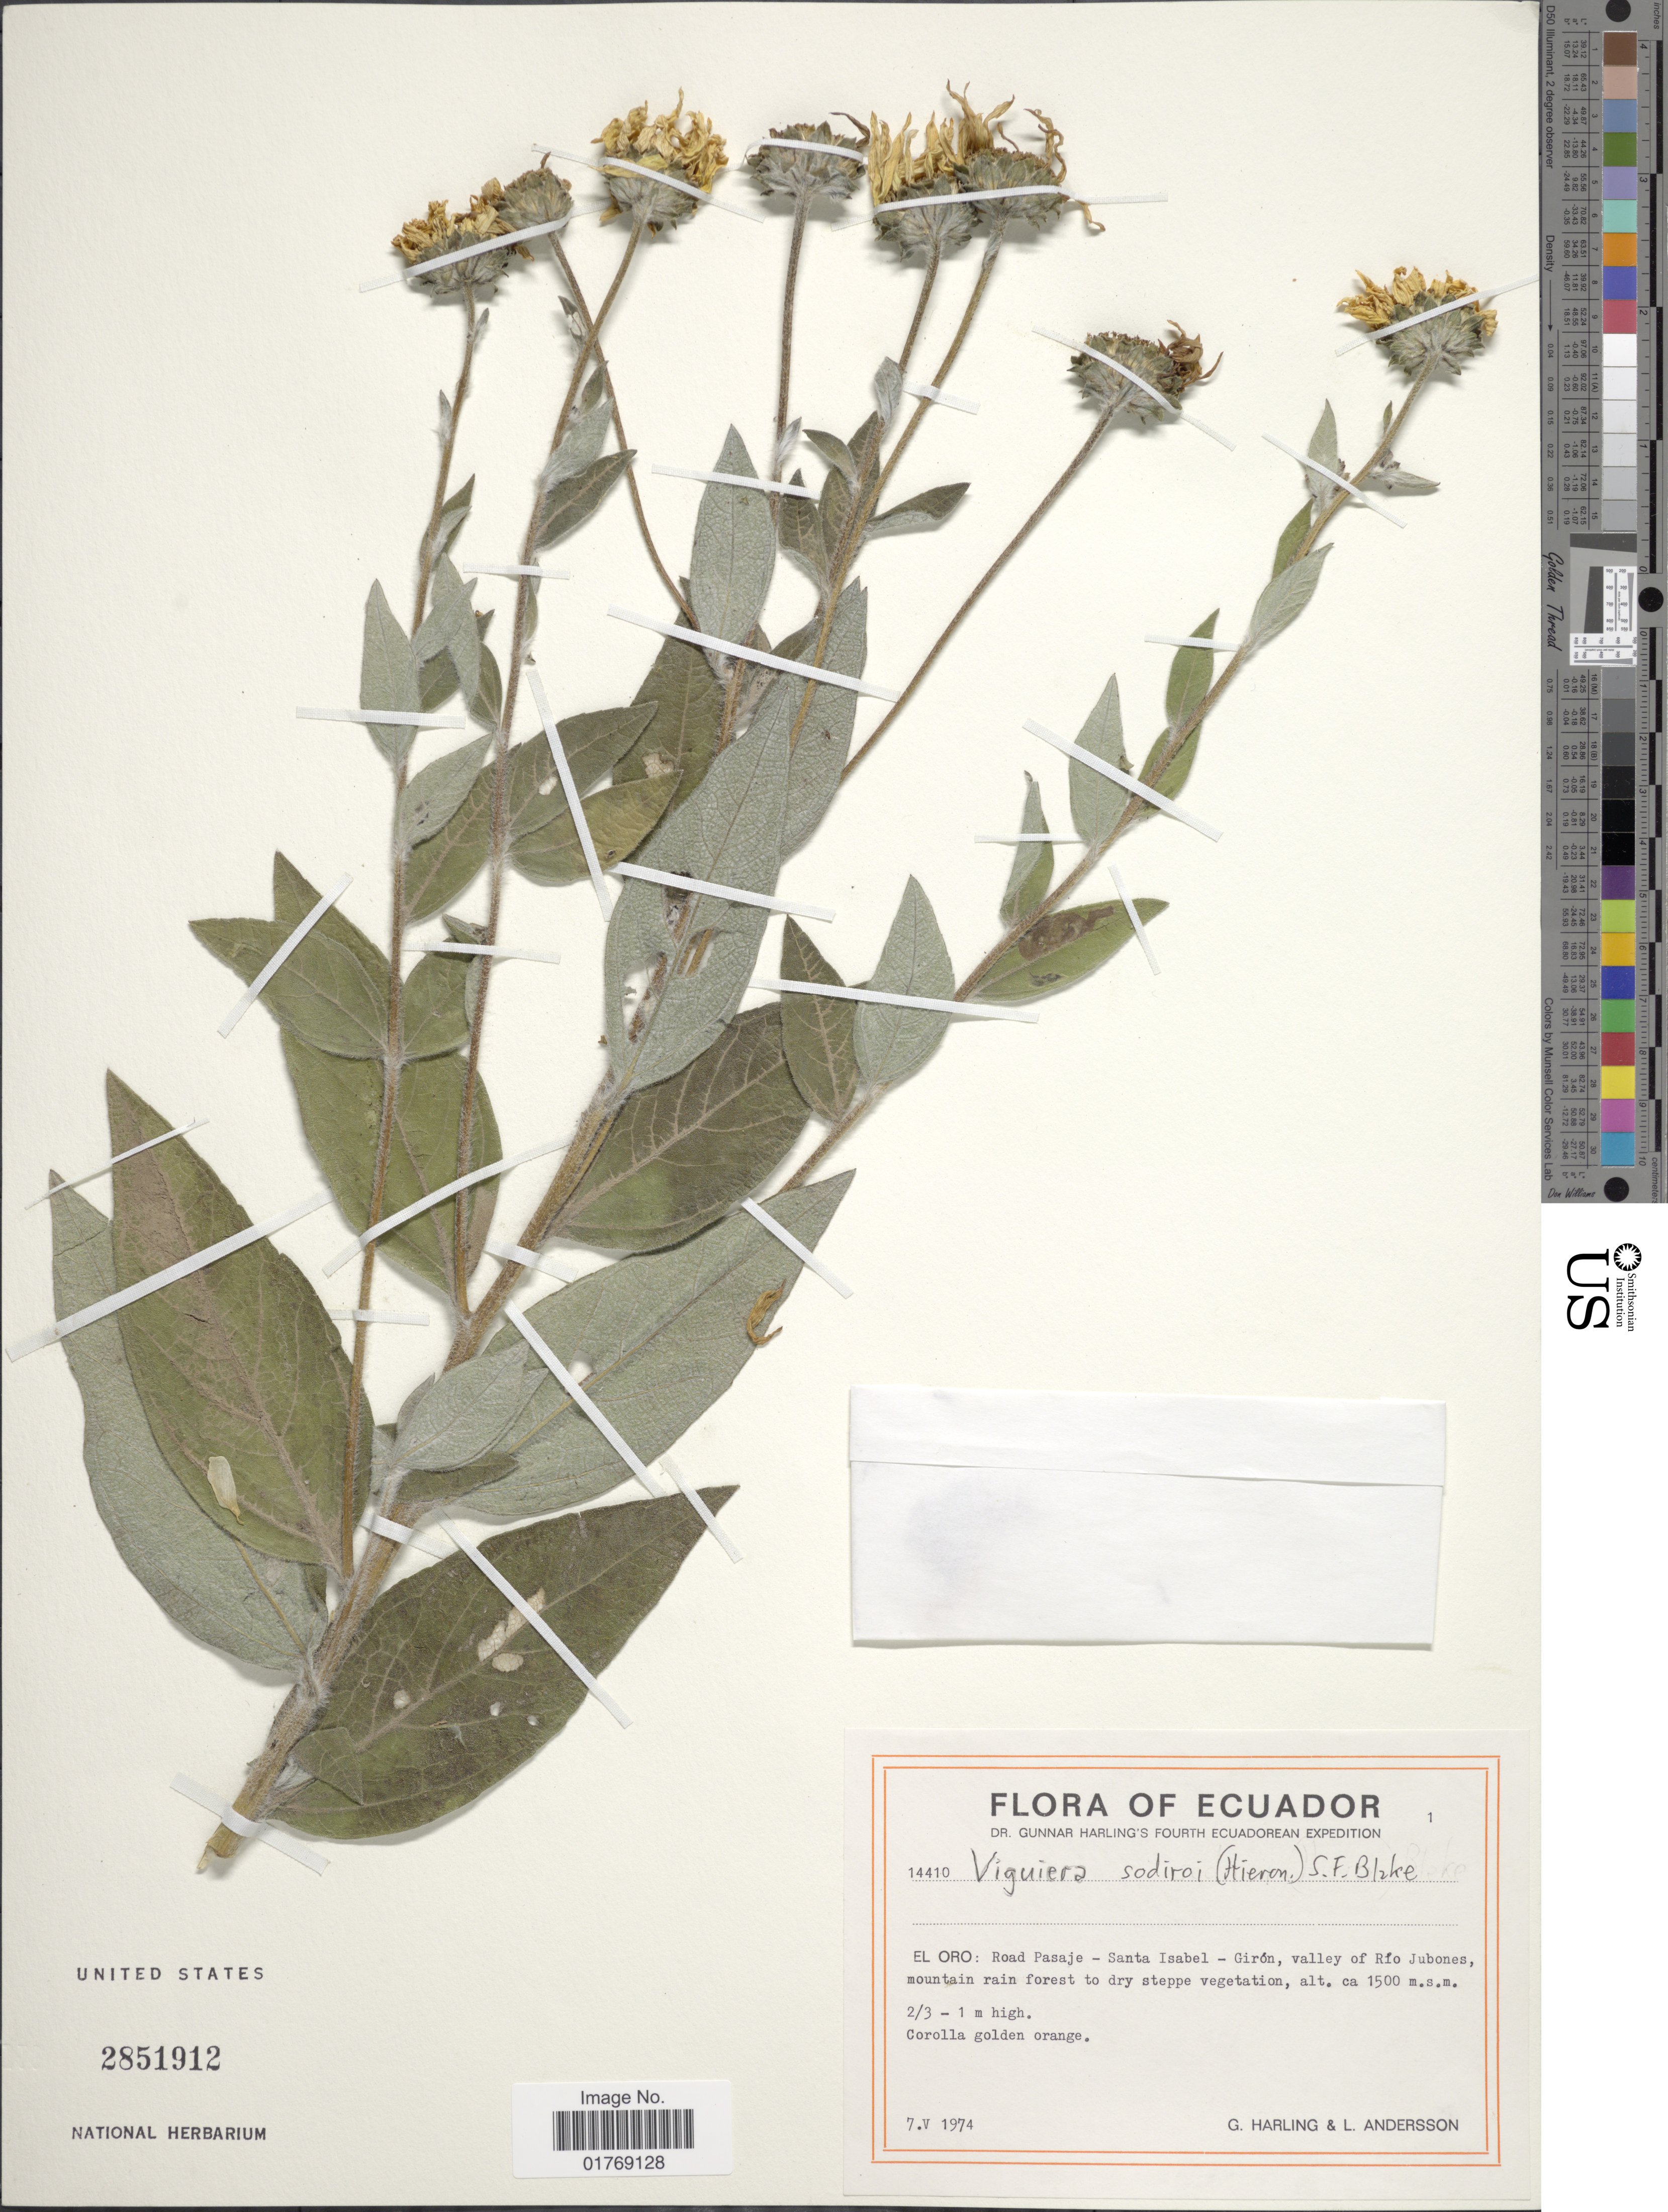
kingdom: Plantae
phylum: Tracheophyta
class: Magnoliopsida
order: Asterales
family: Asteraceae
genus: Viguiera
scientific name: Viguiera sodiroi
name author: (Hieron.) S.F. Blake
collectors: G. Harling & L. Andersson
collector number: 14410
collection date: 1974-05-07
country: Ecuador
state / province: El Oro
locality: El Oro: Road Pasaje - Santa Isabel - Girón, valley of Río Jubones, mountain rain forest to dry steppe vegetation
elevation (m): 1500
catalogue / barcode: US 2851912